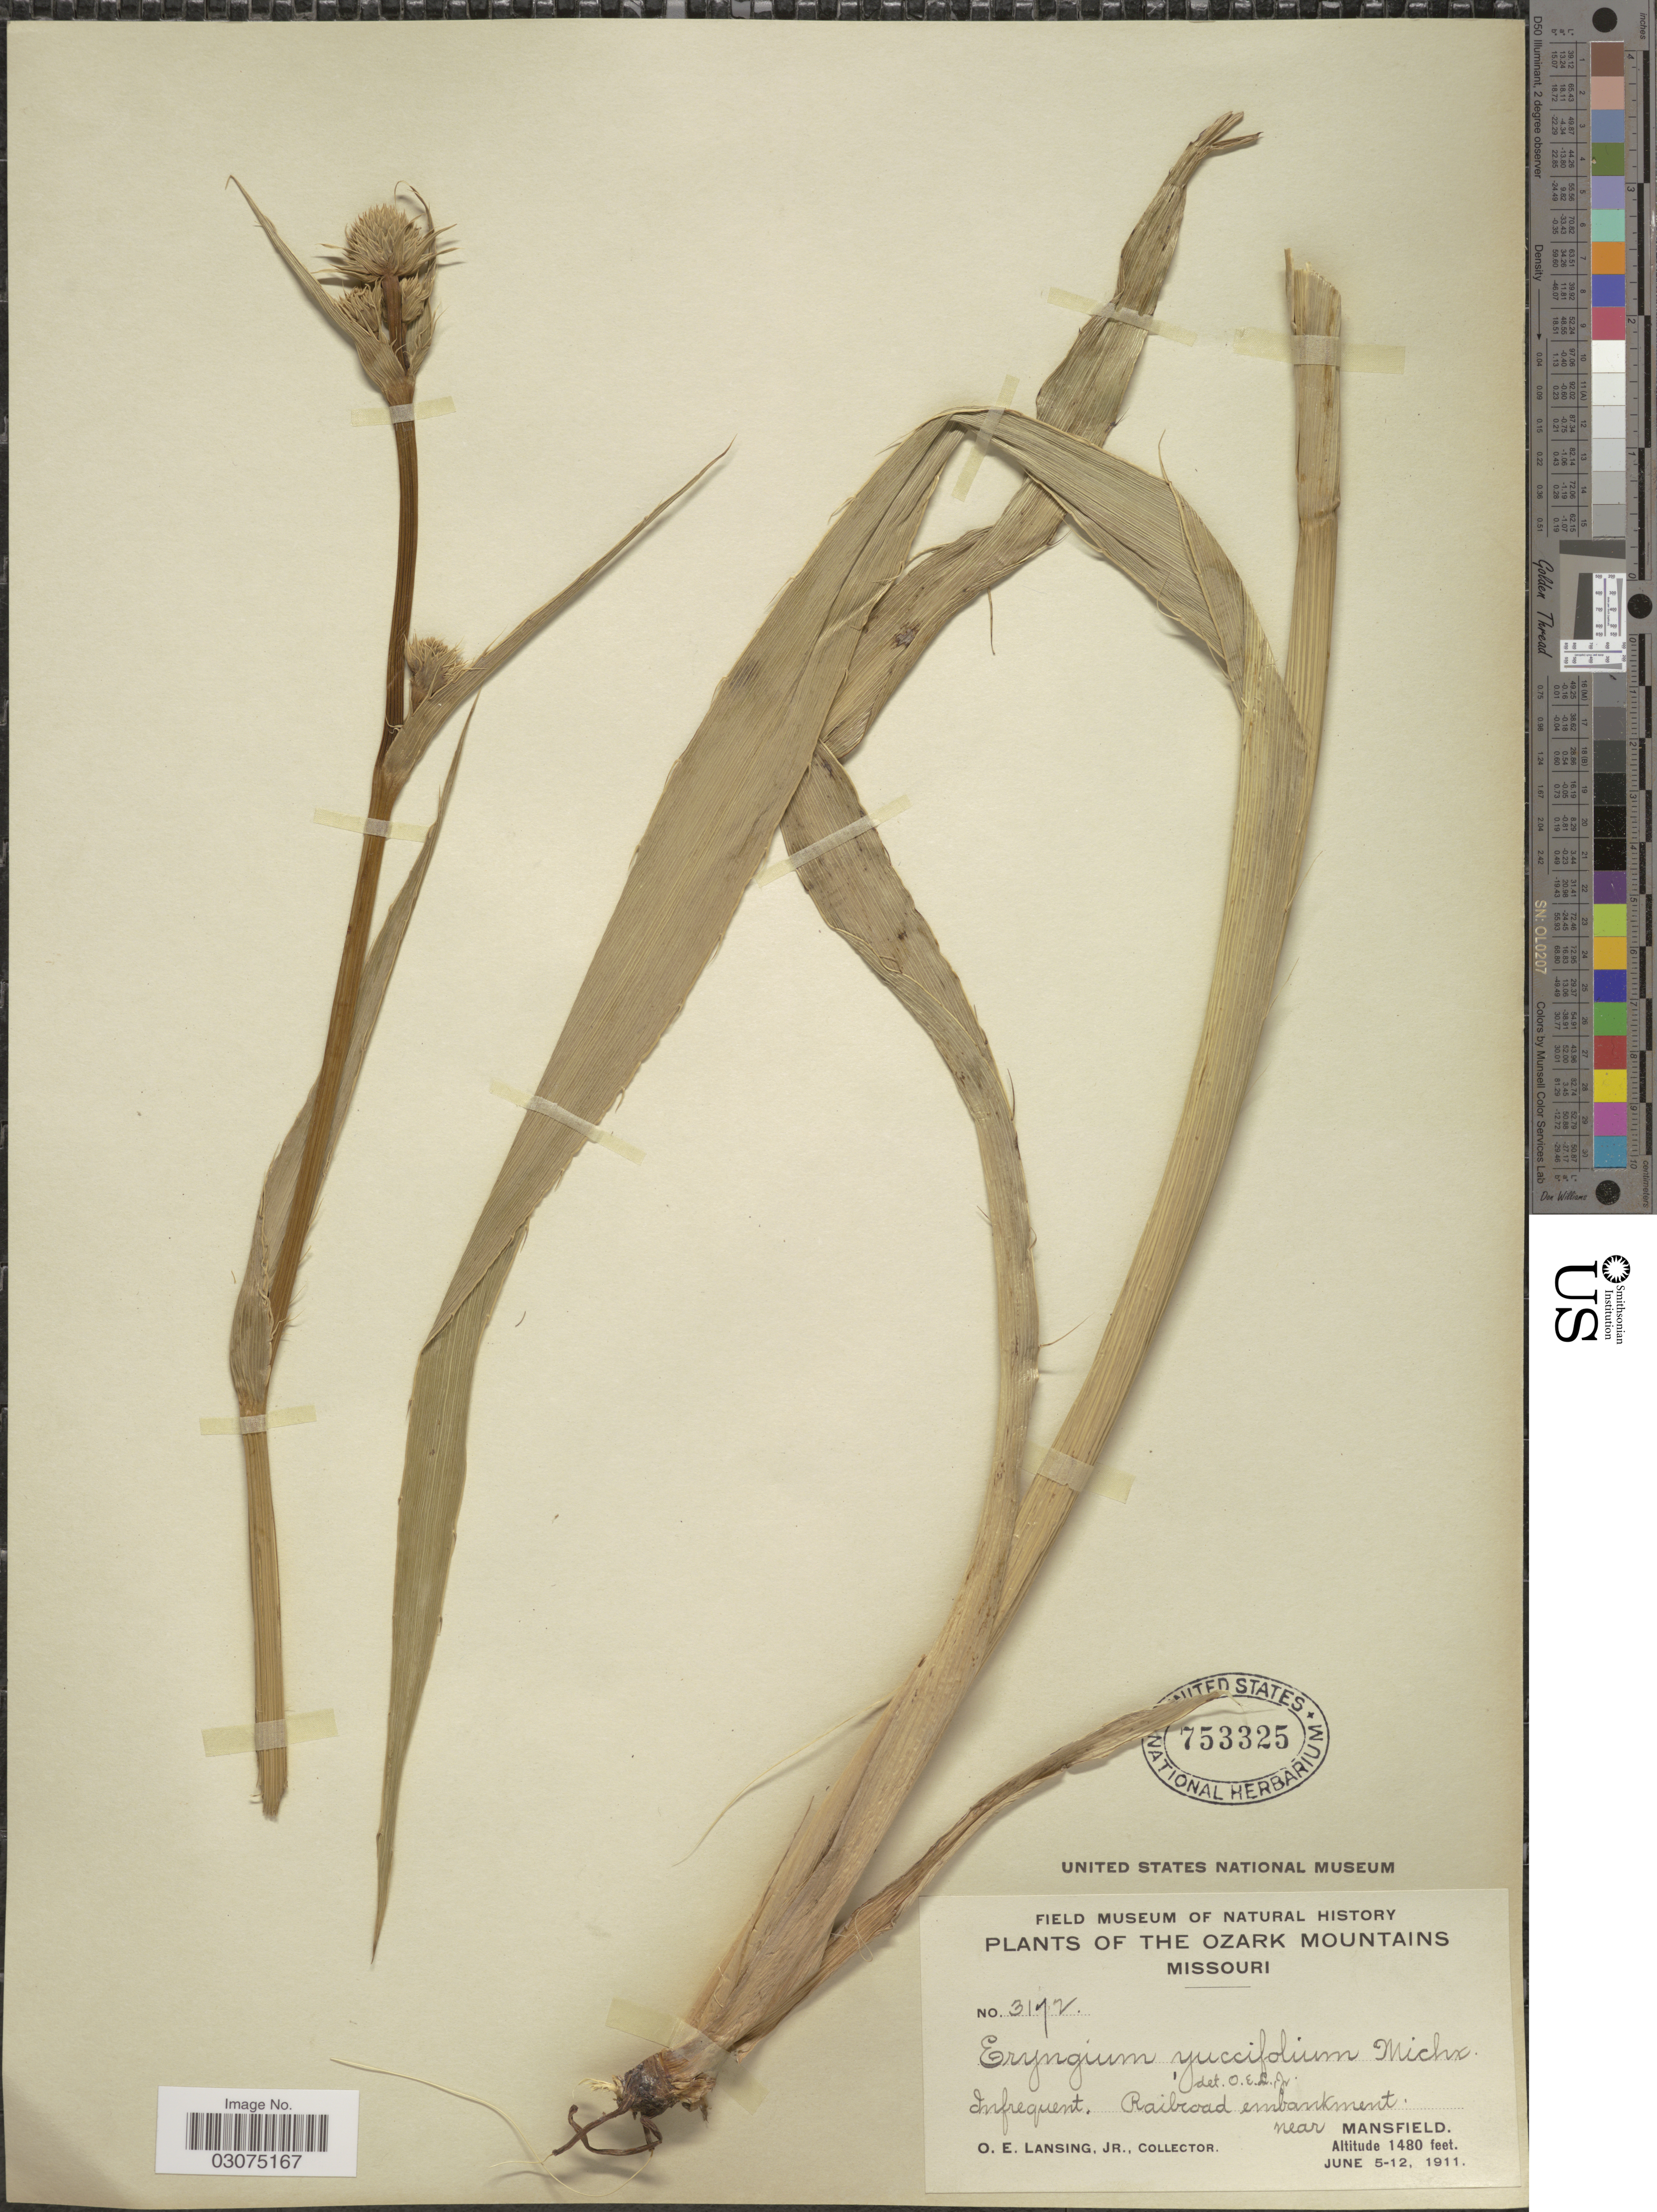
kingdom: Plantae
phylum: Tracheophyta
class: Magnoliopsida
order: Apiales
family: Apiaceae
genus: Eryngium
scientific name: Eryngium yuccifolium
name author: Michx.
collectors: O. Lansing Jr.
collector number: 3172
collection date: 1911-06-05/1911-06-12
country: United States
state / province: Missouri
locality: Ozark Mountains. Railroad embankment near Mansfield.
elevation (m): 451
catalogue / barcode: US 753325